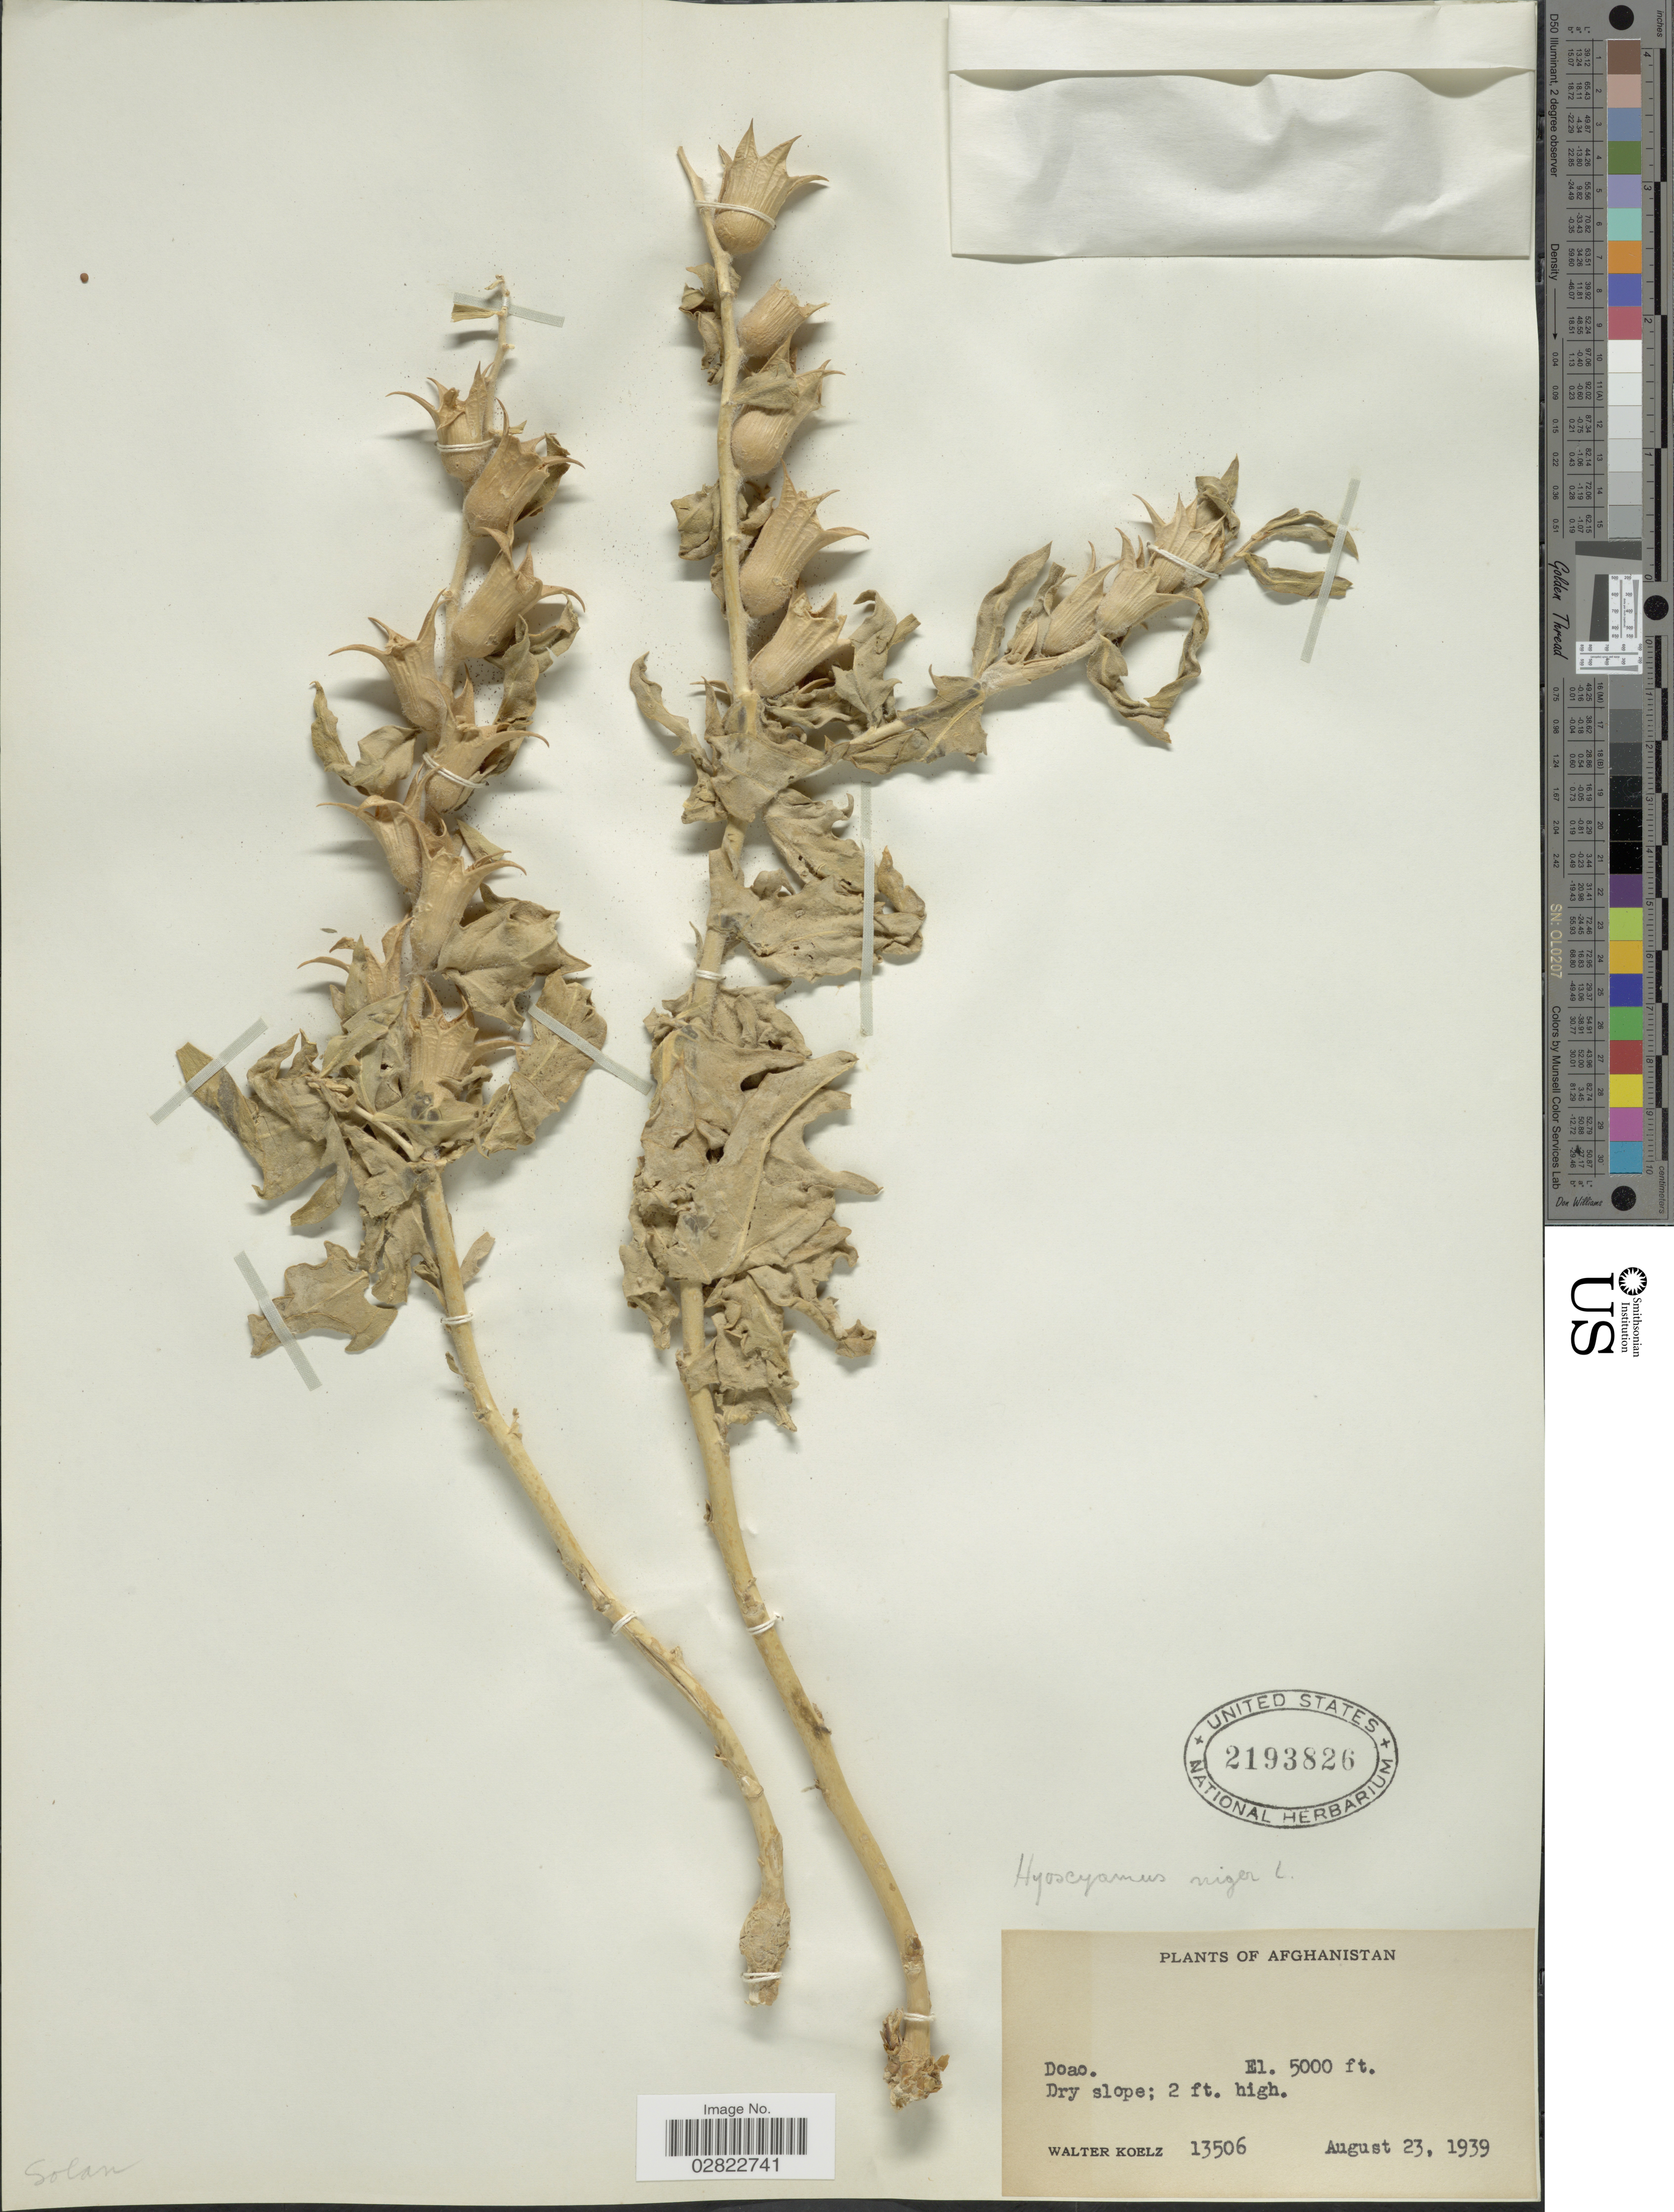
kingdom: Plantae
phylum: Tracheophyta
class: Magnoliopsida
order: Solanales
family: Solanaceae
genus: Hyoscyamus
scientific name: Hyoscyamus niger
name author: L.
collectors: W. N. Koelz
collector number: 13506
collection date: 1939-08-23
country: Afghanistan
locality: Doao.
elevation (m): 1524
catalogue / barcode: US 2193826